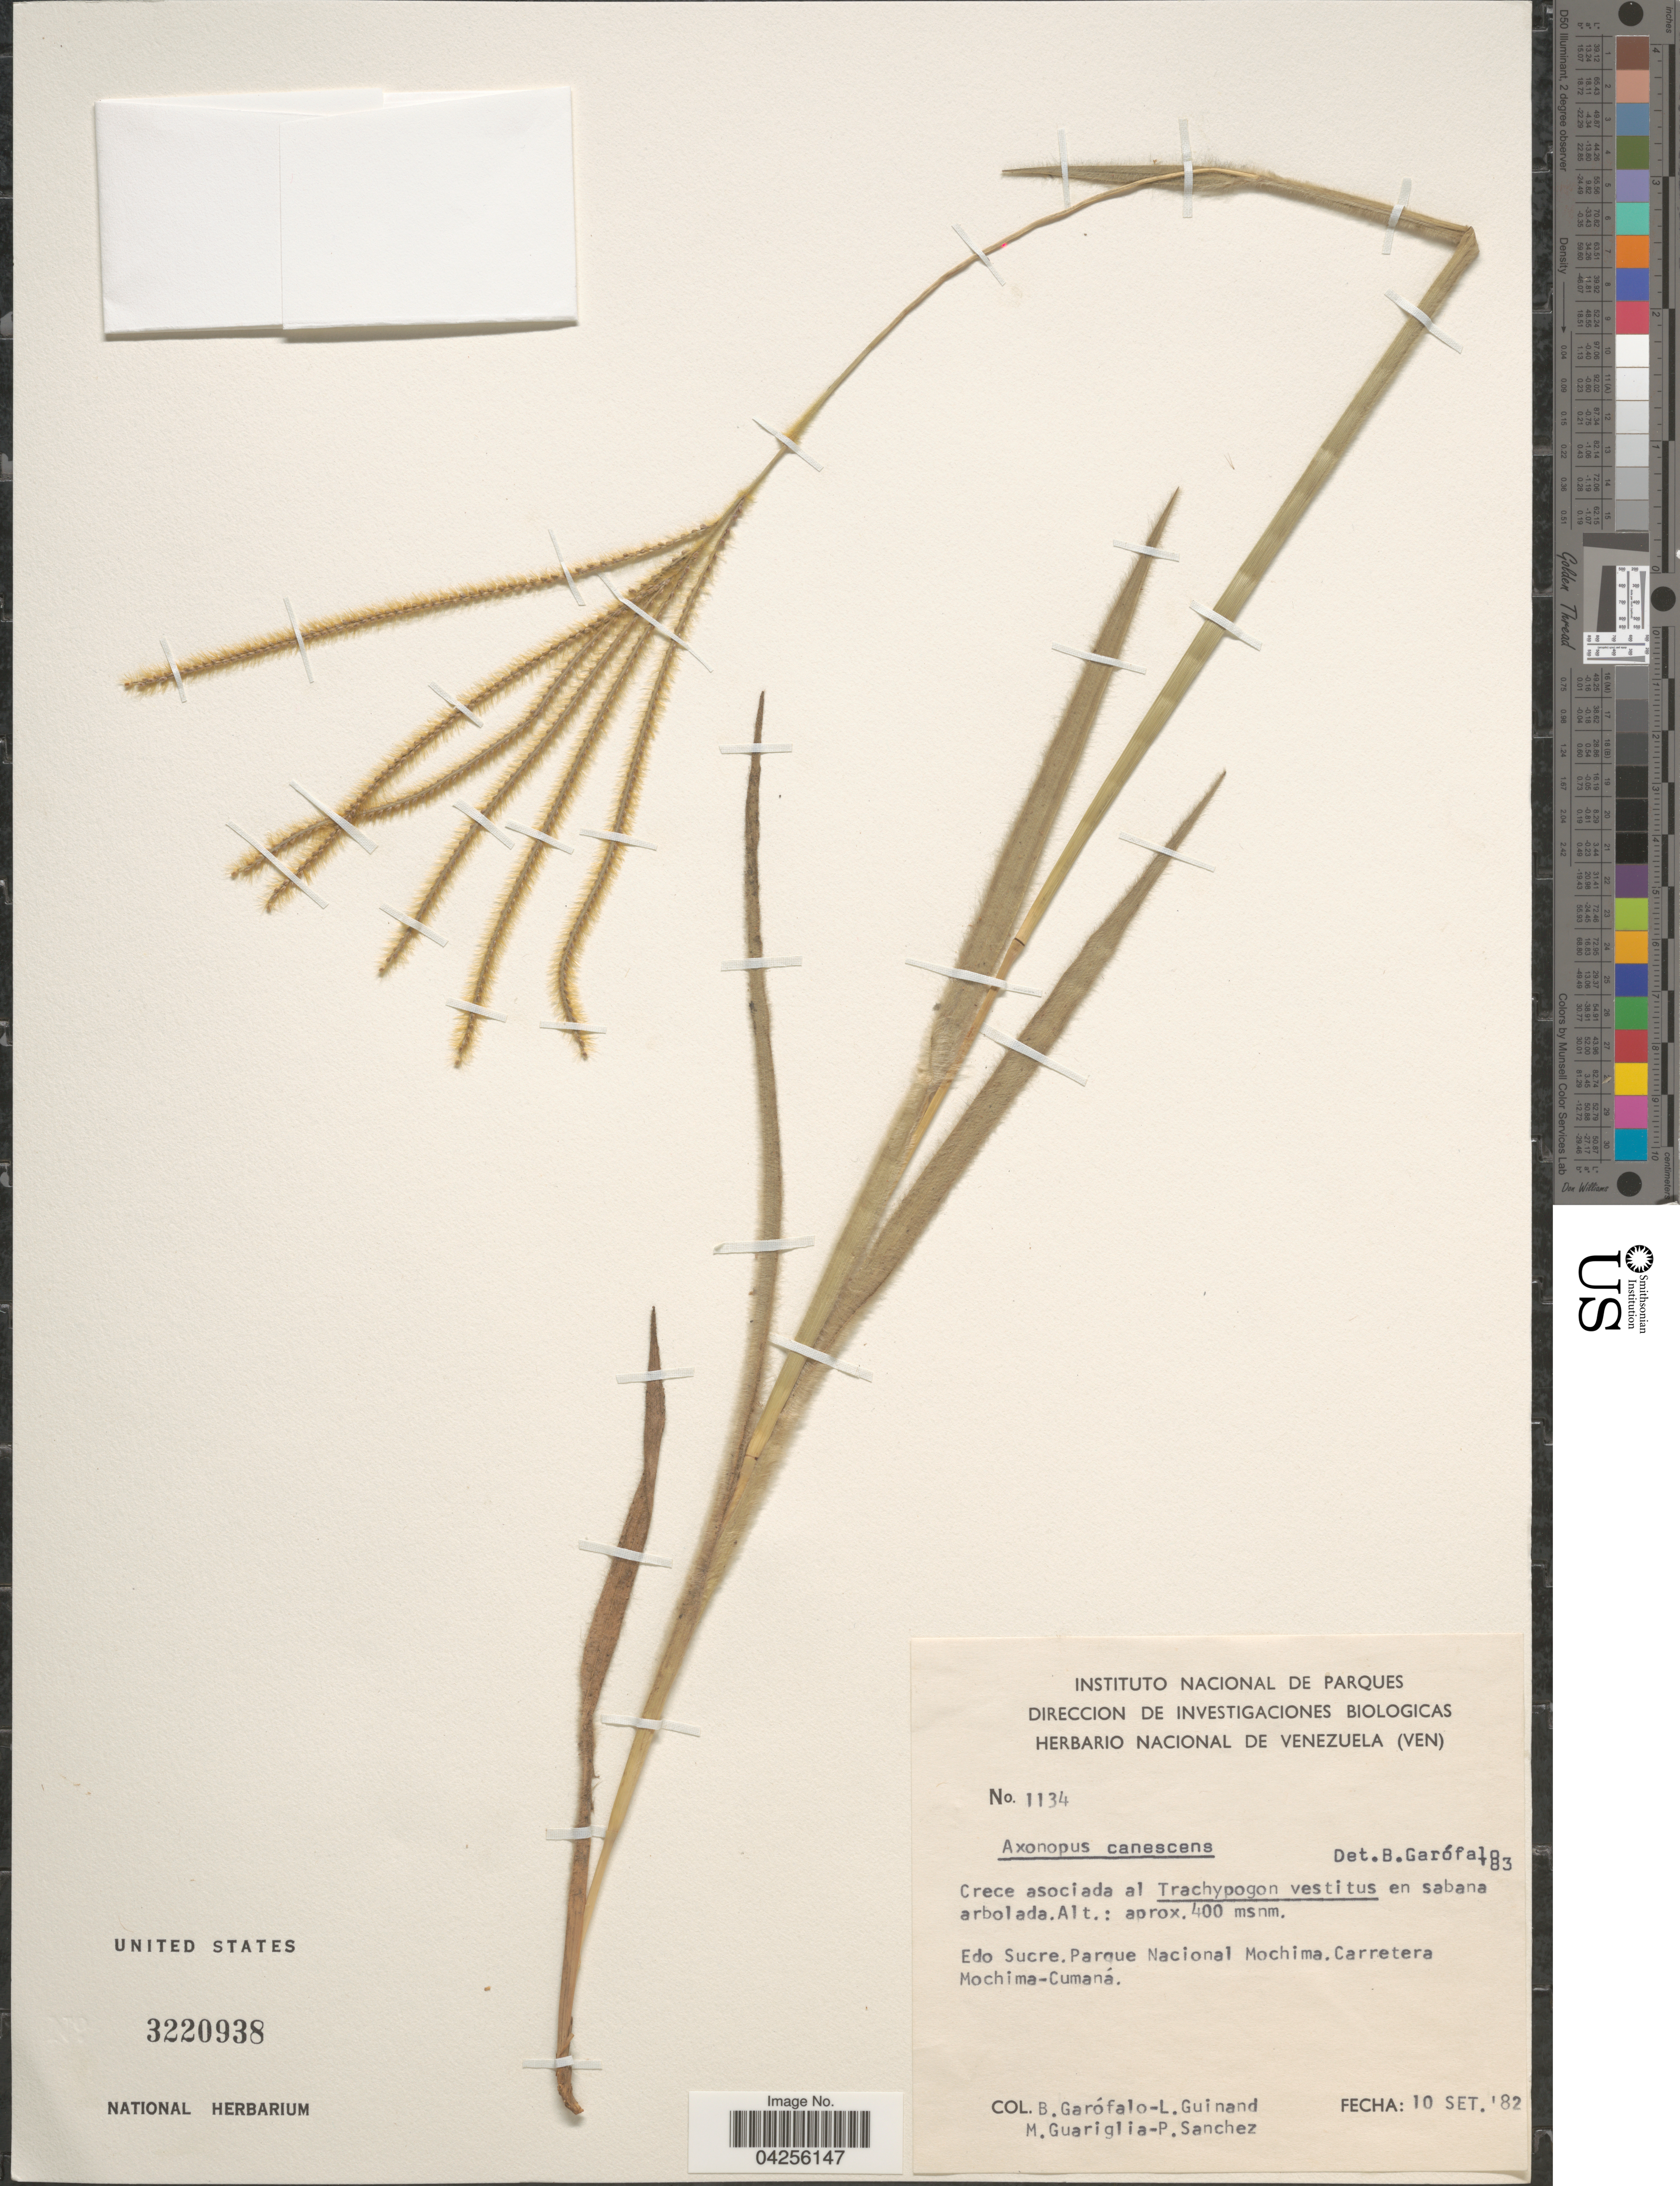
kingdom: Plantae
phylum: Tracheophyta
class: Liliopsida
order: Poales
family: Poaceae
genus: Axonopus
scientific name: Axonopus canescens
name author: (Nees ex Trin.) Pilg.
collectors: B. Garofalo, L. Guinand, M. Guariglia & P. Sanchez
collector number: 1134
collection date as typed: Transcribed d/m/y: 10/9/82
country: Venezuela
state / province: Sucre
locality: Parque Nacional Mochima. Carretera Mochima-Cumaná.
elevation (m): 400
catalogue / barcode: US 3220938